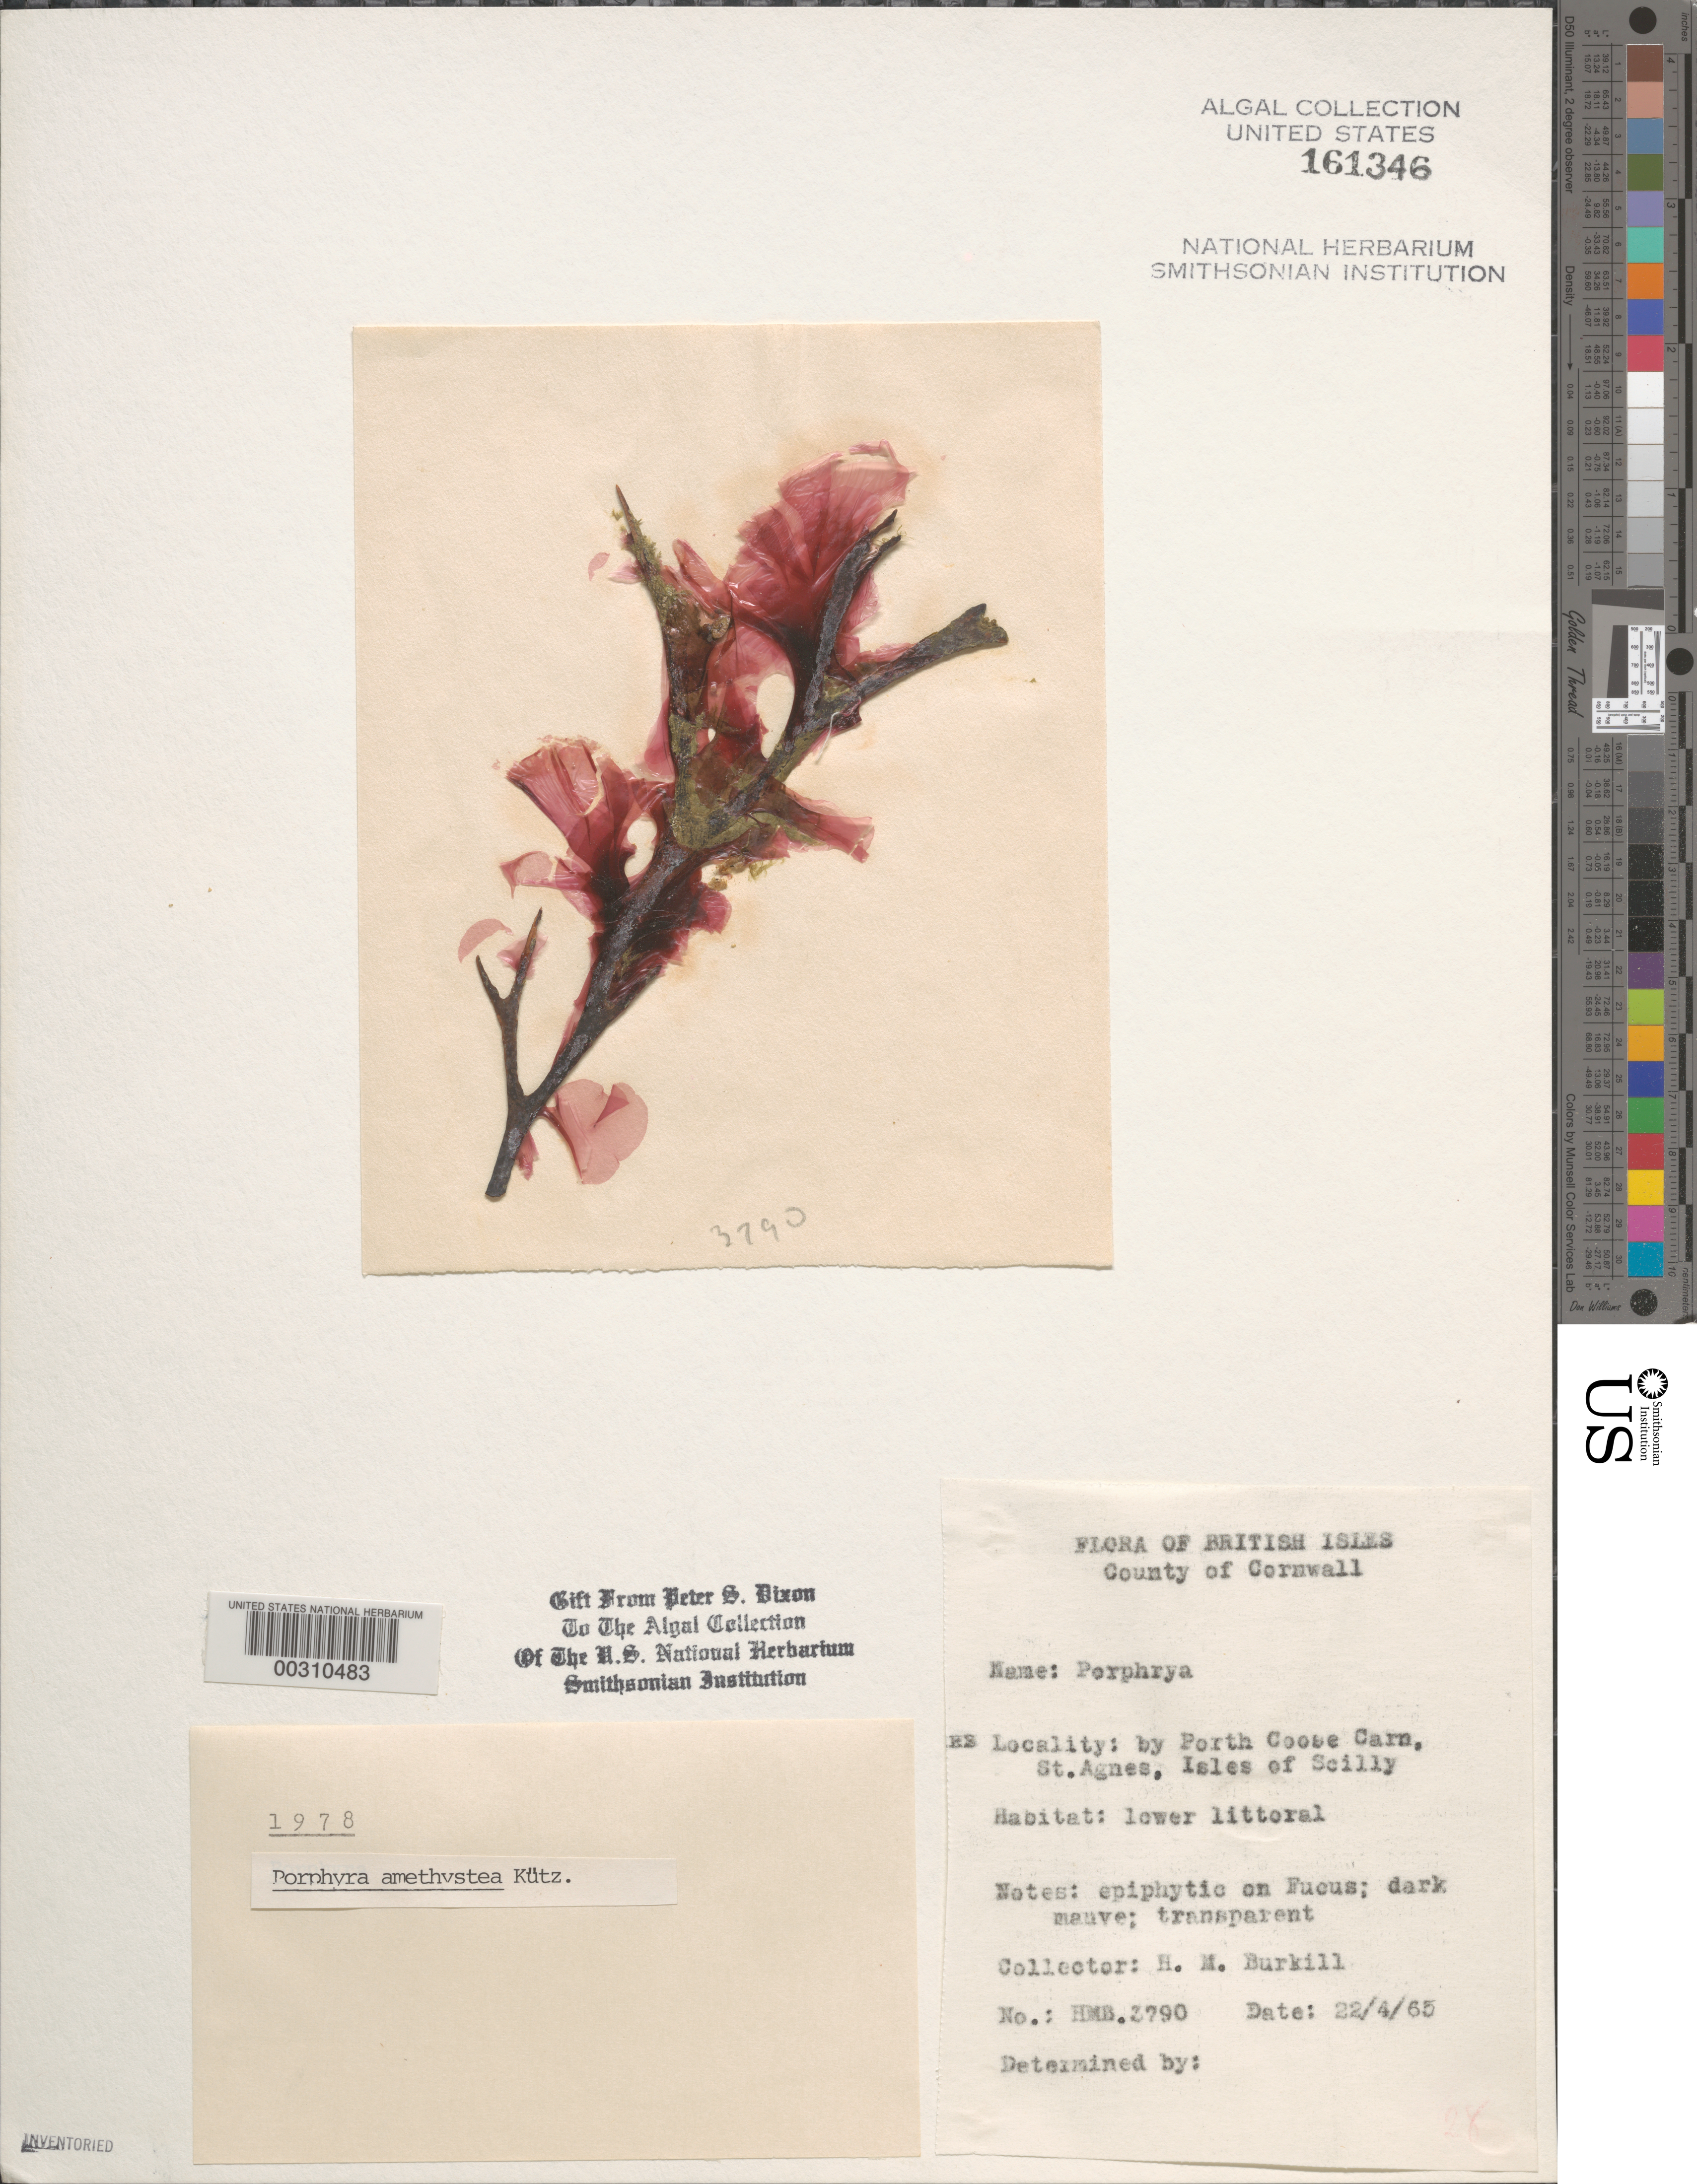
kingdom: Plantae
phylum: Rhodophyta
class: Bangiophyceae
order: Bangiales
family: Bangiaceae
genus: Porphyra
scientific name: Porphyra purpurea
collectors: H. M. Burkill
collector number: HMB 3790 & PSD 1978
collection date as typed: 22 Apr 1965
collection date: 1965-04-22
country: United Kingdom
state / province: England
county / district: Council of the Isles of Scilly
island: St. Agnes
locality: Porth Coose Carn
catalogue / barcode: US 161346